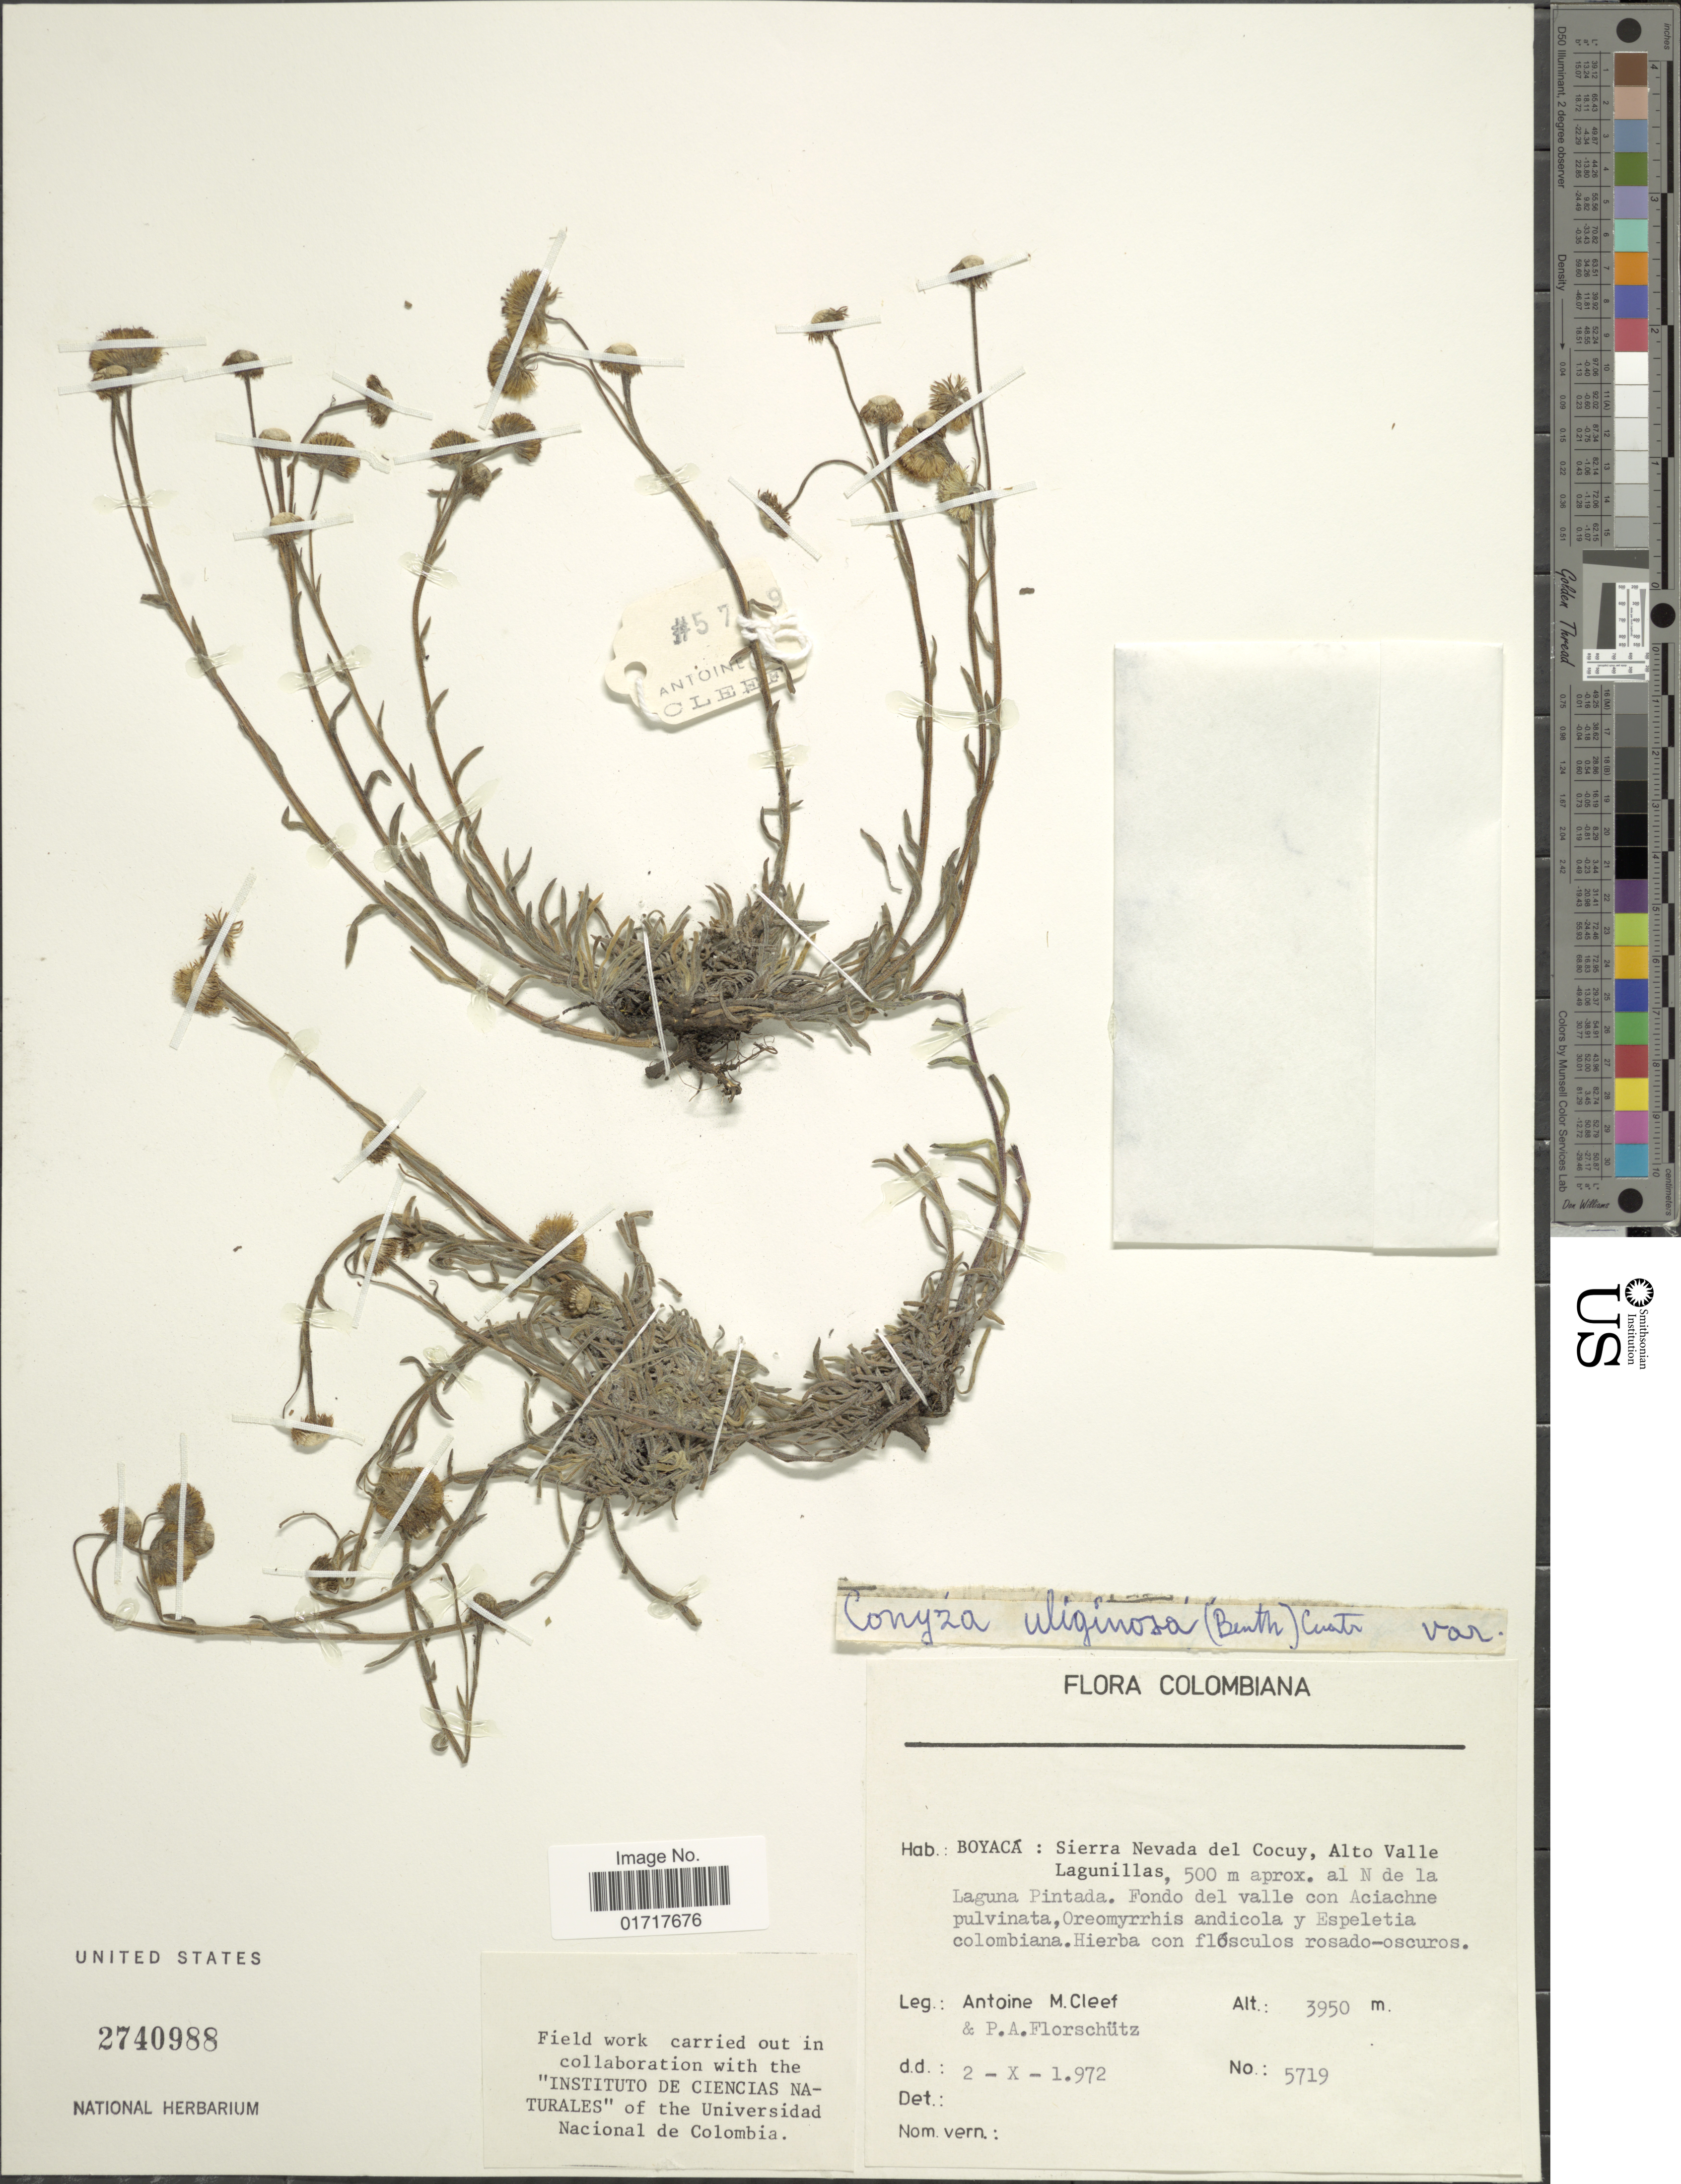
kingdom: Plantae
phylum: Tracheophyta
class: Magnoliopsida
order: Asterales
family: Asteraceae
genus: Conyza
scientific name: Conyza uliginosa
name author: (Benth.) Cuatrec.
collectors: A. M. Cleef & P. Florschütz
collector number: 5719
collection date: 1972-10-02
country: Colombia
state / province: Boyacá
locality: Boyaca: Sierra Nevada del Cocuy, Alto Valle Lagunillas. 500 m approx. al N de la Laguna Pintada.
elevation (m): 3950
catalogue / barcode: US 2740988